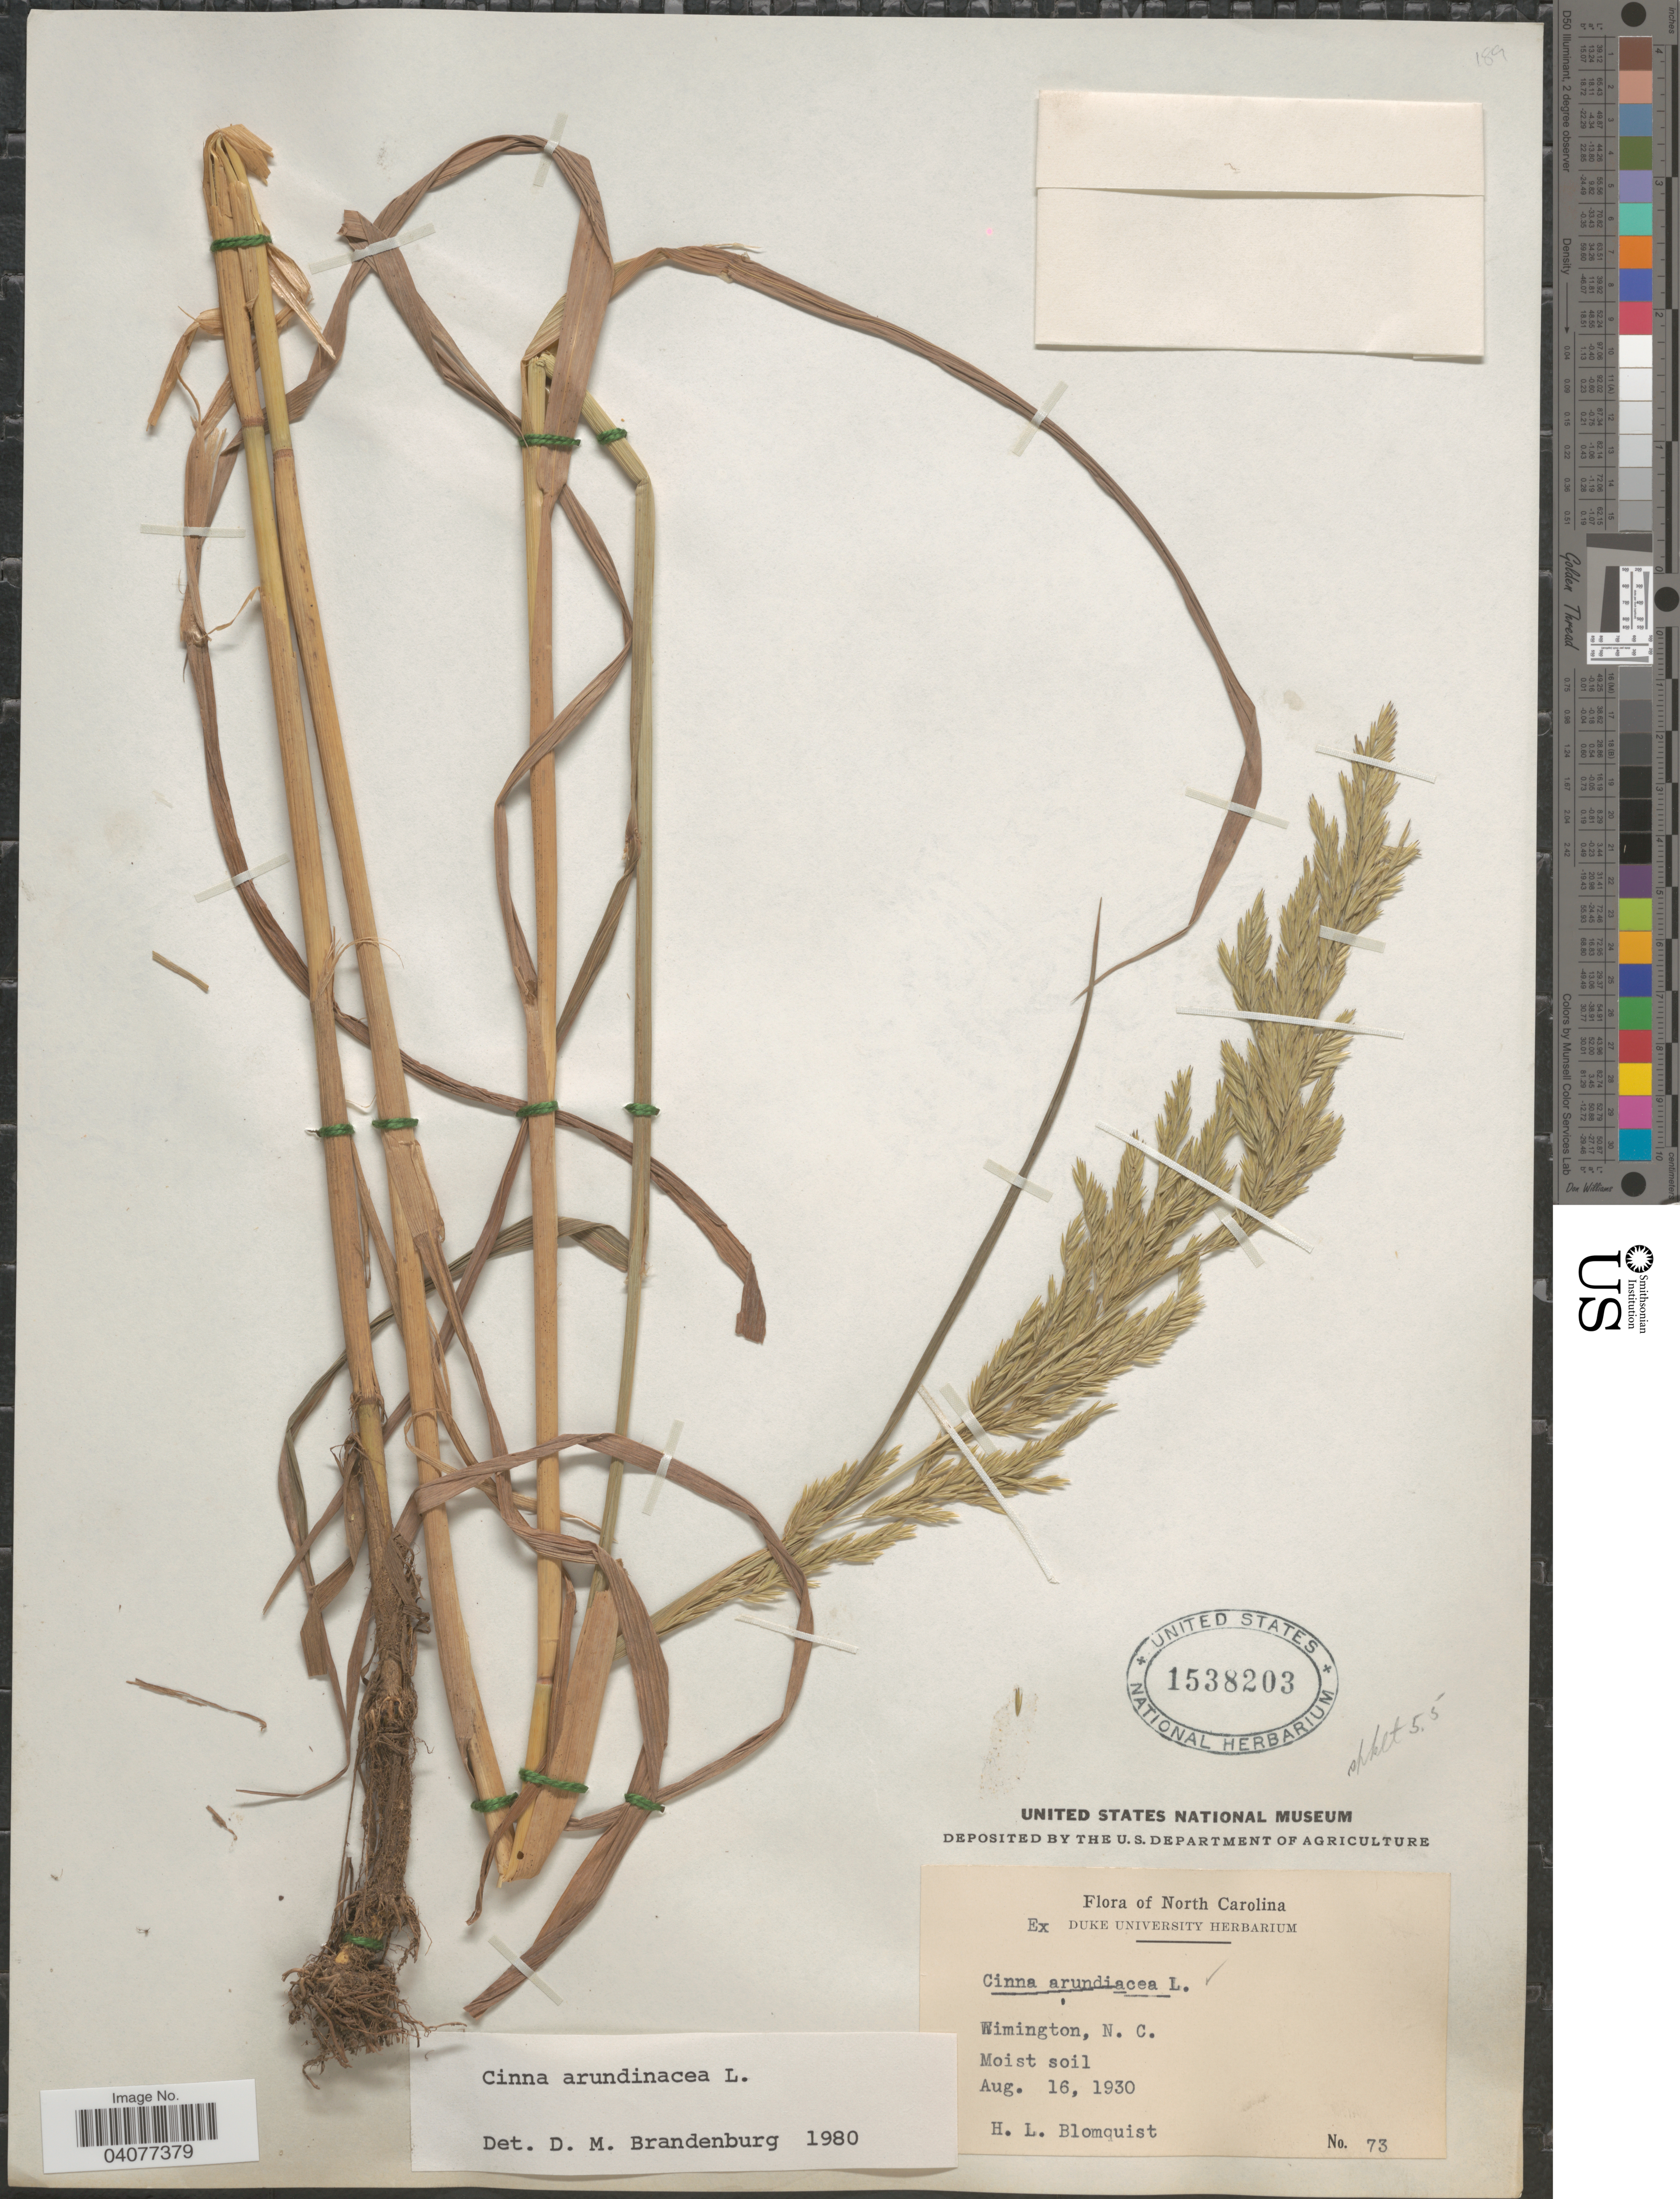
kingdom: Plantae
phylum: Tracheophyta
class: Liliopsida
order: Poales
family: Poaceae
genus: Cinna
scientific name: Cinna arundinacea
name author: L.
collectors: H. Blomquist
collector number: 73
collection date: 1930-08-16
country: United States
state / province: North Carolina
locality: Wimington.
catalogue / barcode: US 1538203